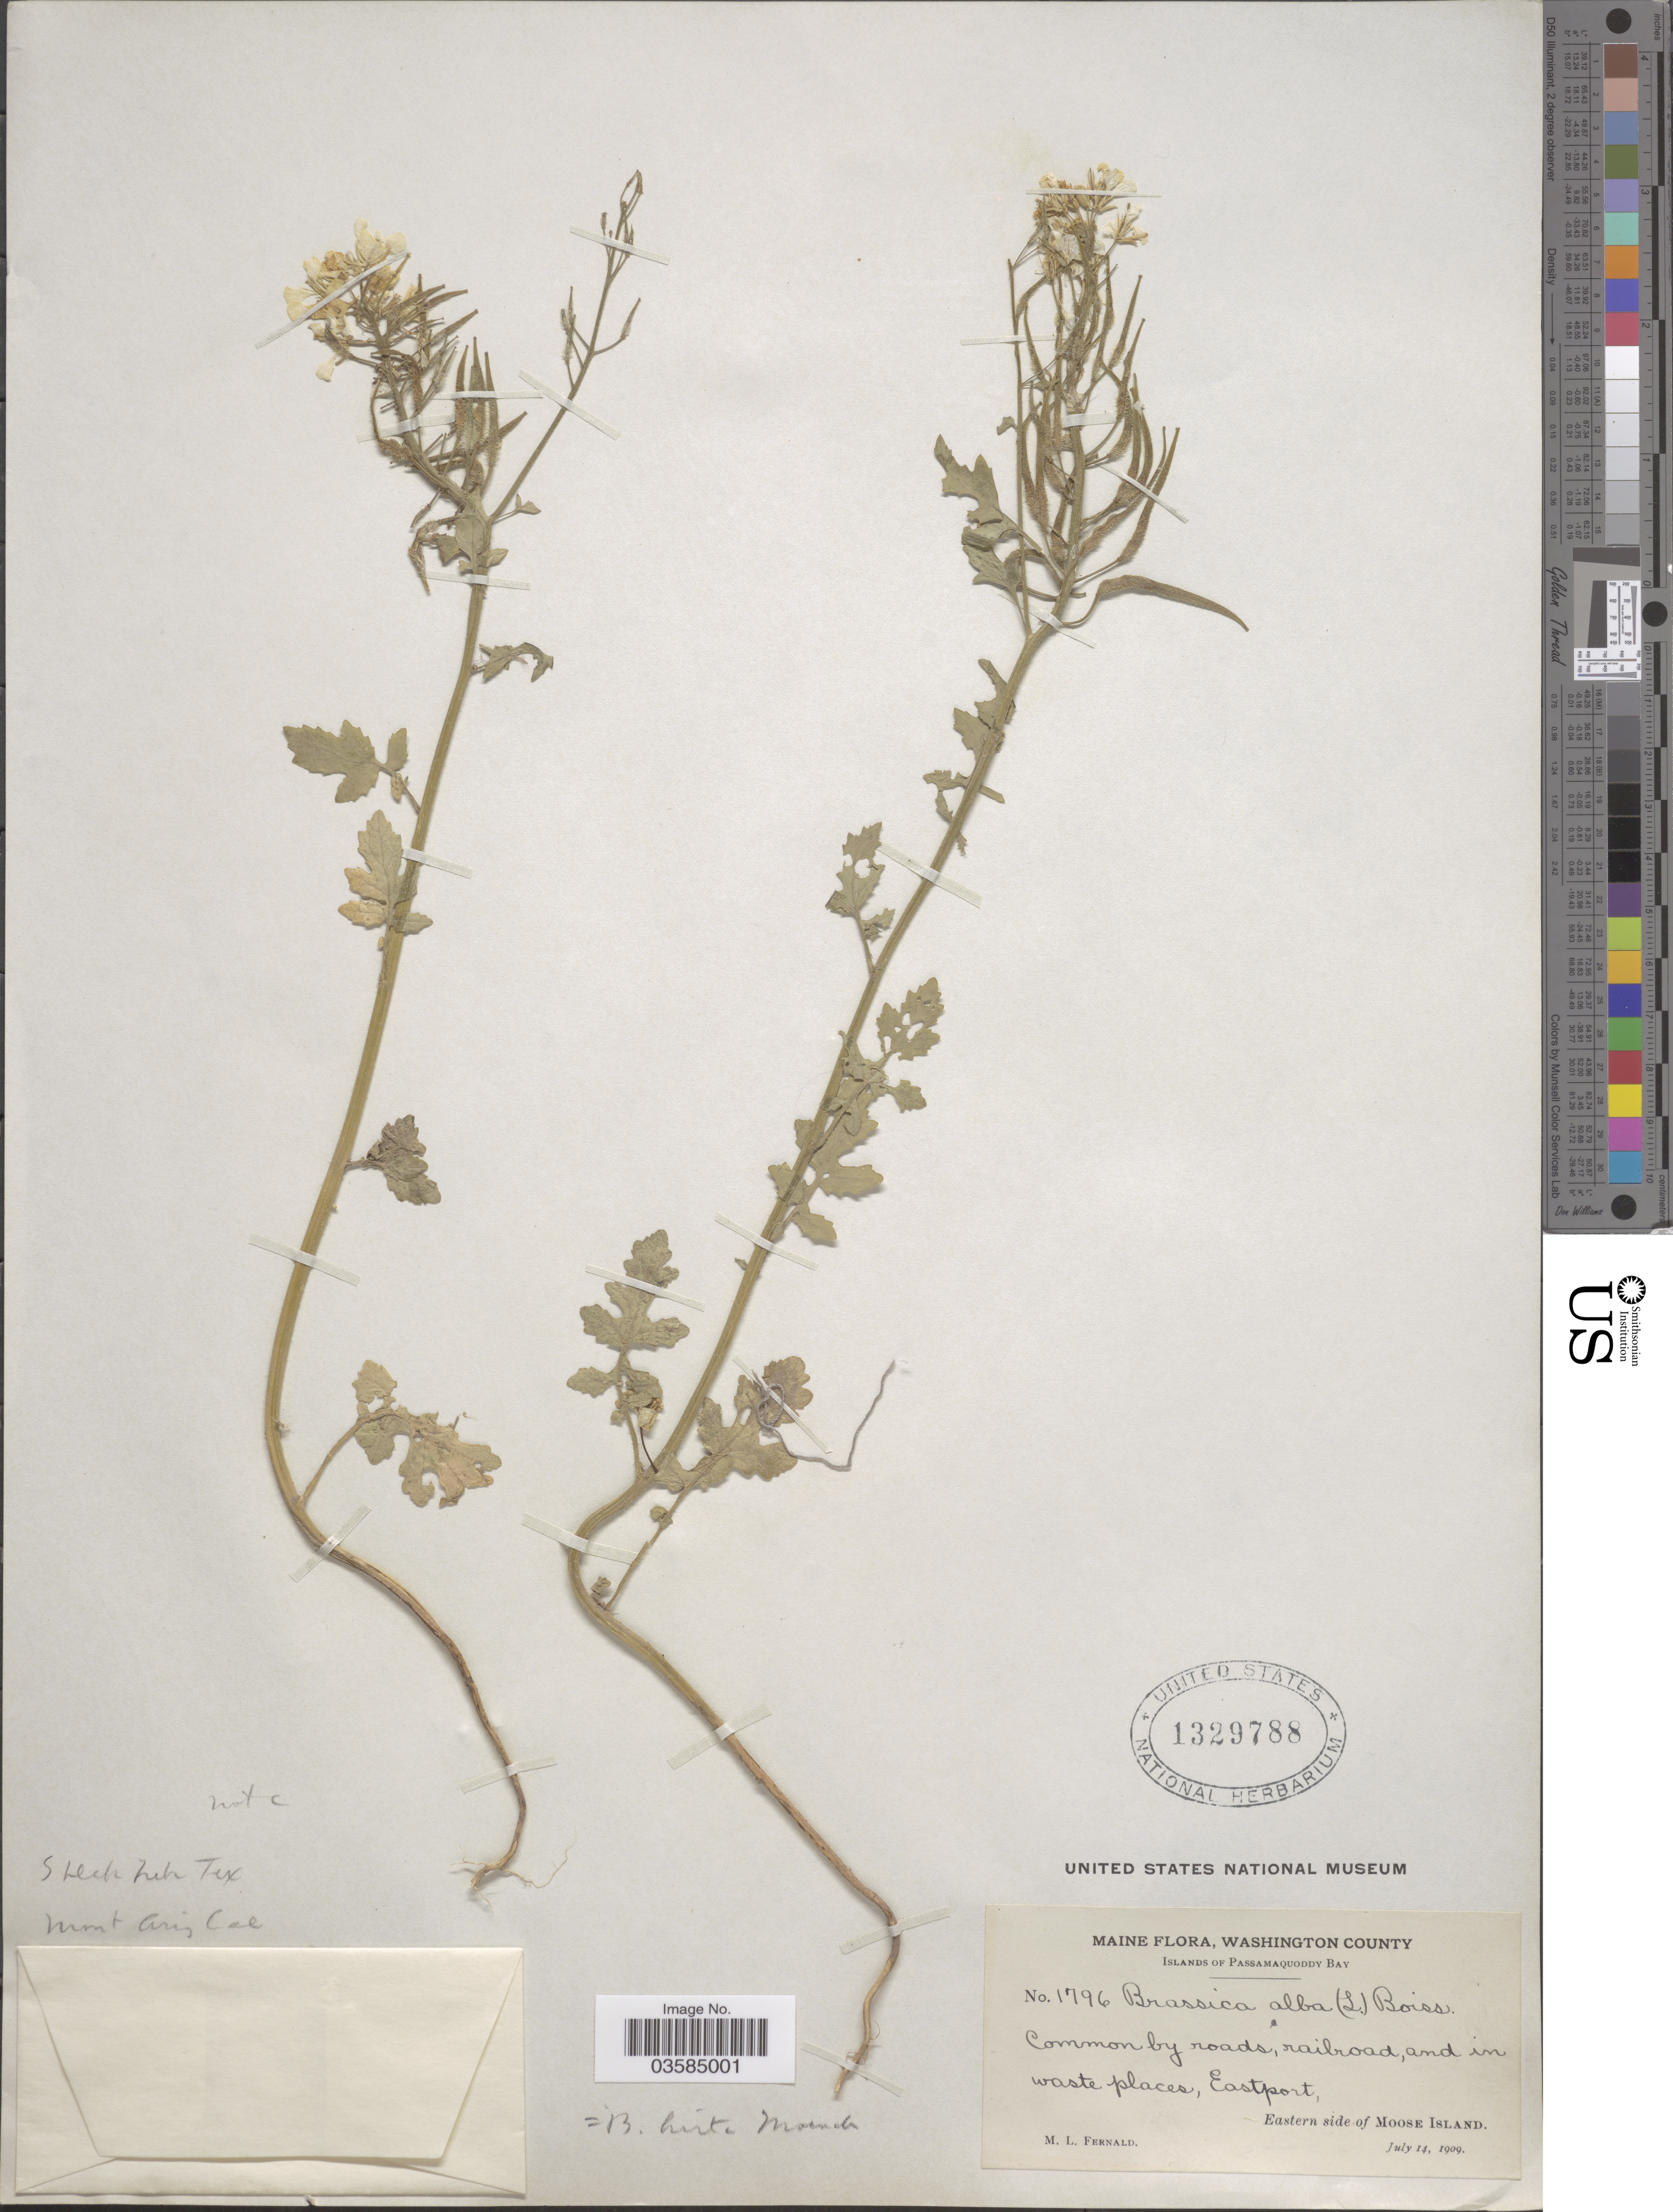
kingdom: Plantae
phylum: Tracheophyta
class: Magnoliopsida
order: Brassicales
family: Brassicaceae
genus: Brassica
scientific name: Brassica hirta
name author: Moench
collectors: M. L. Fernald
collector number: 1796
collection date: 1909-07-14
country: United States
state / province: Maine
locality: Washington County. Islands of Passamaǫuoddy Bay. Common by roads, railroad and in waste places, Eastport. Eastern side of Moose Island.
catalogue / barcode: US 1329788